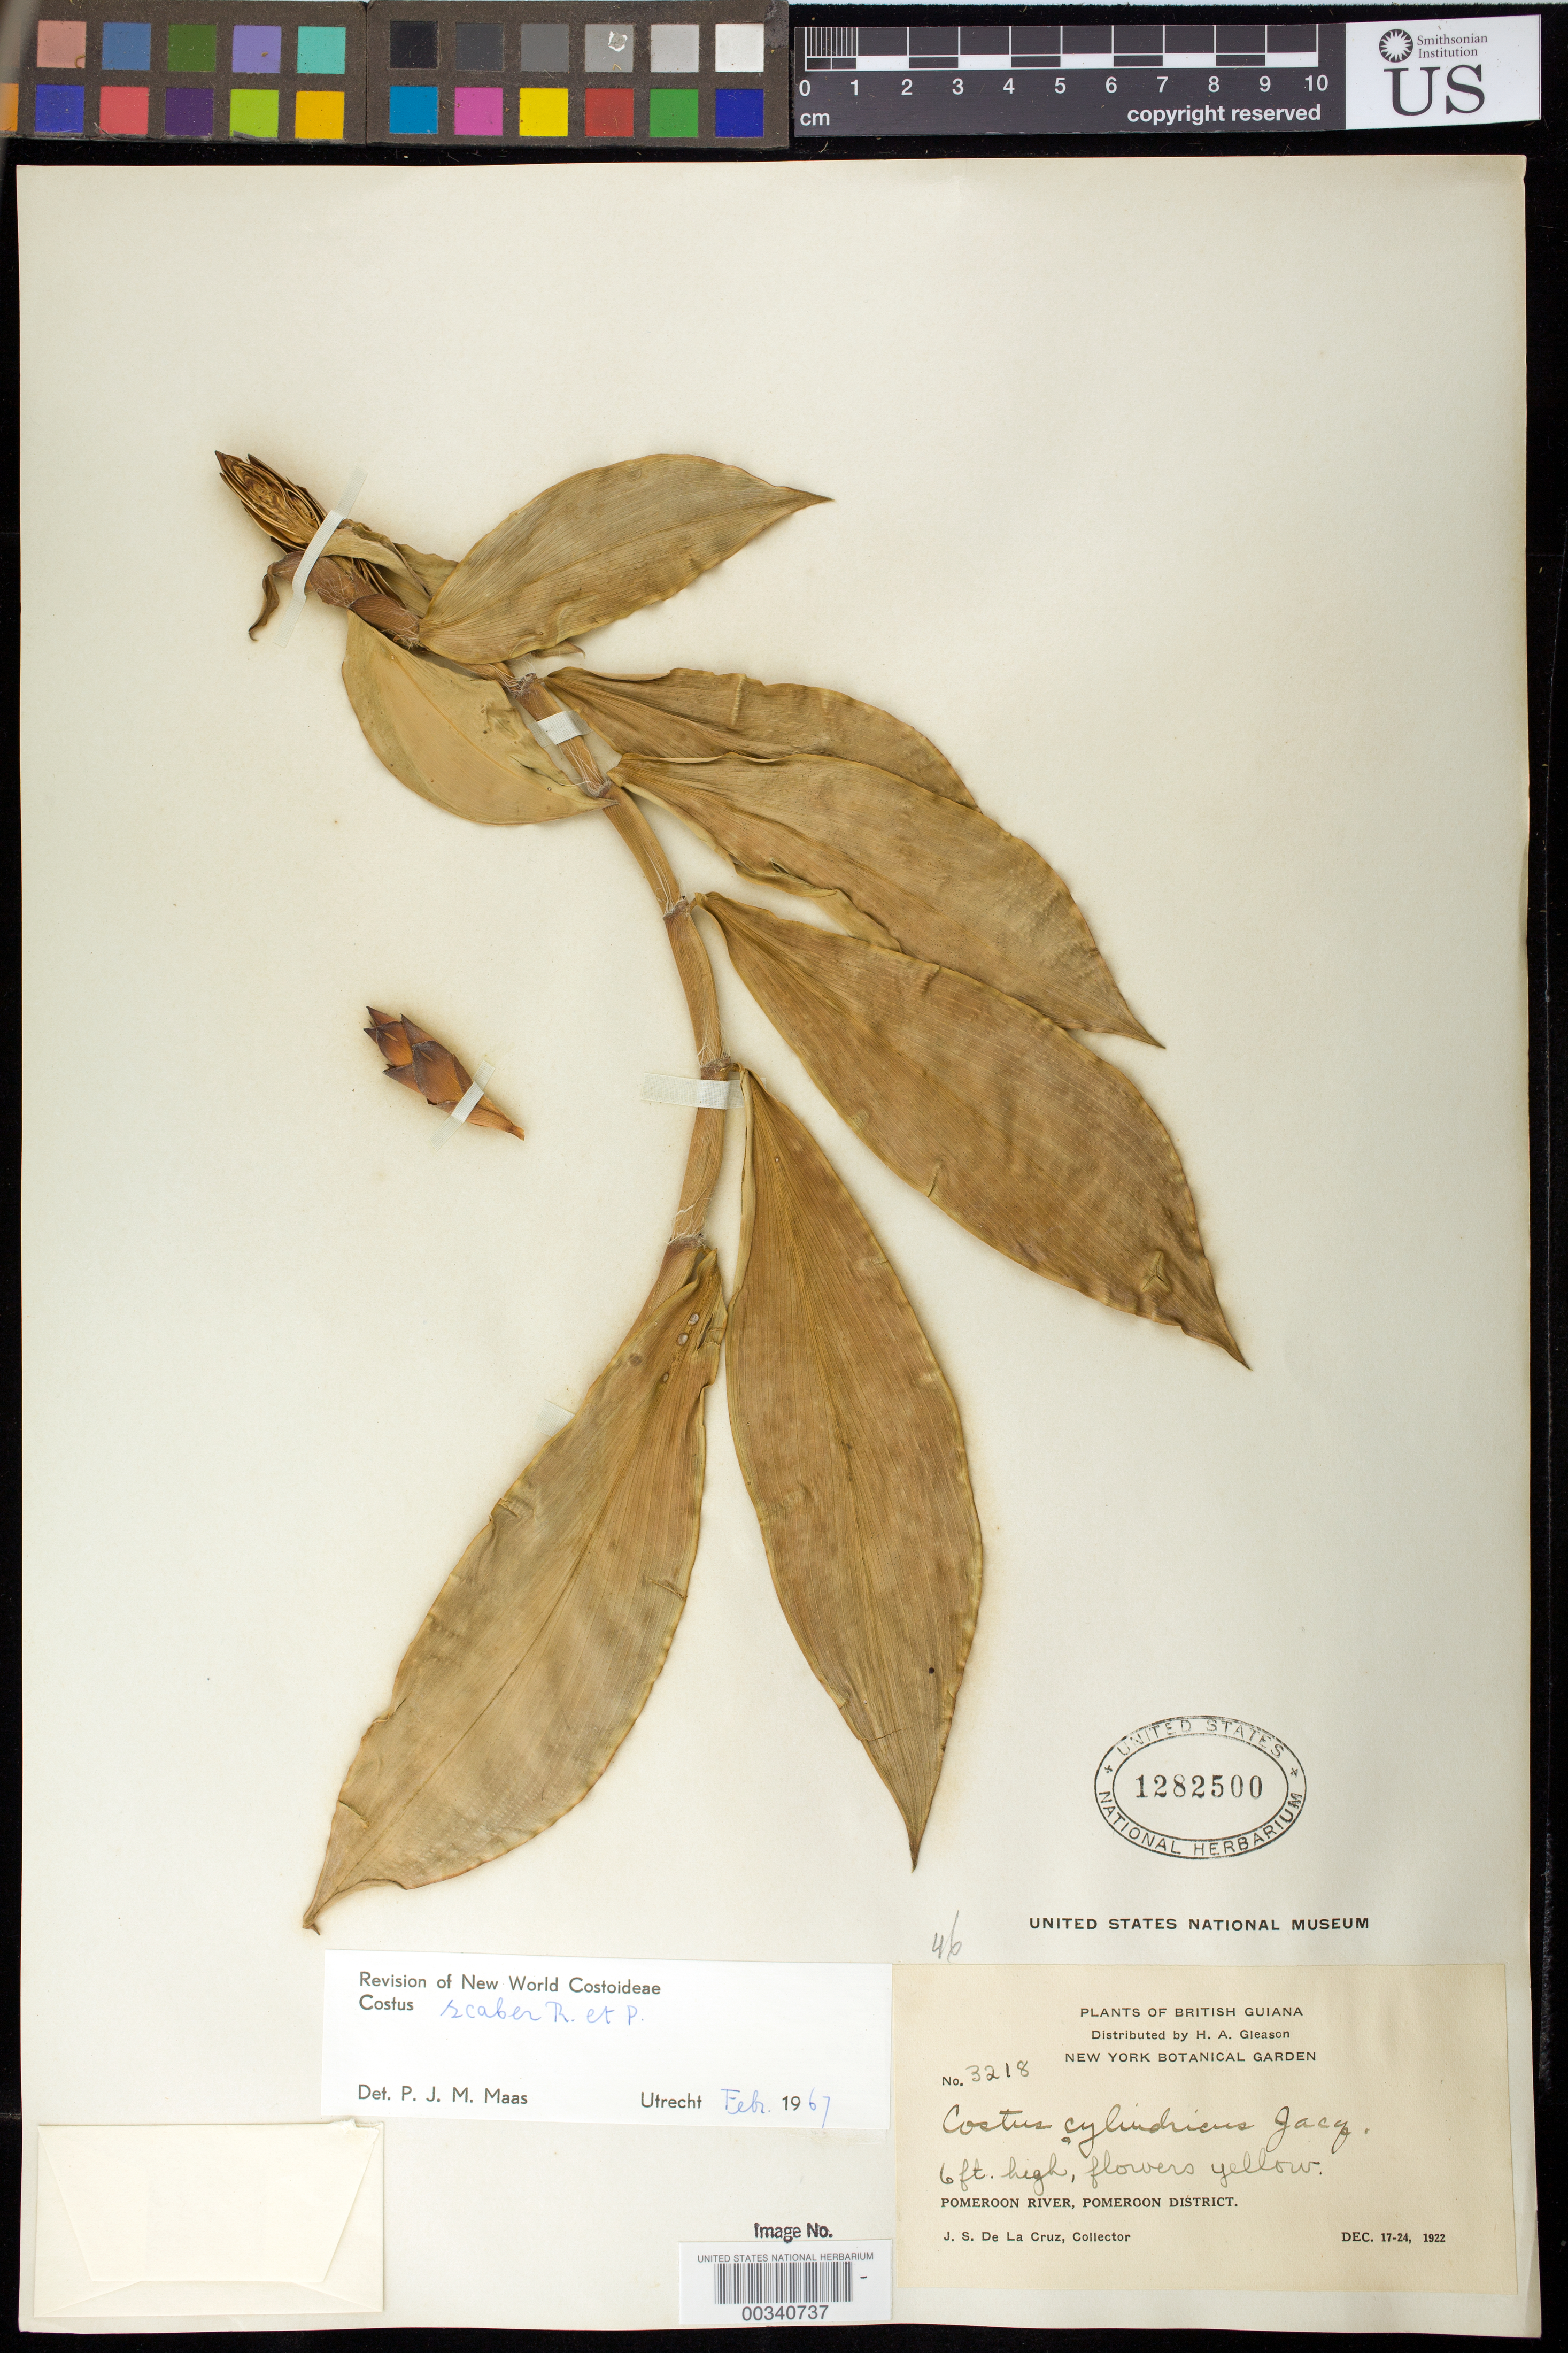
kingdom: Plantae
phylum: Tracheophyta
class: Liliopsida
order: Zingiberales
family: Costaceae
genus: Costus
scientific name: Costus scaber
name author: Ruiz & Pav.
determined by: Maas, Paul J. M.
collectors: J. S. de la Cruz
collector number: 3218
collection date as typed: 17 Dec 1922 to 24 Dec 1922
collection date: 1922-12-17/1922-12-24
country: Guyana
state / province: Pomeroon-Supenaam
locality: Plants of british guiana: pomeroon river, pomeroon dist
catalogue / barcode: US 1282500